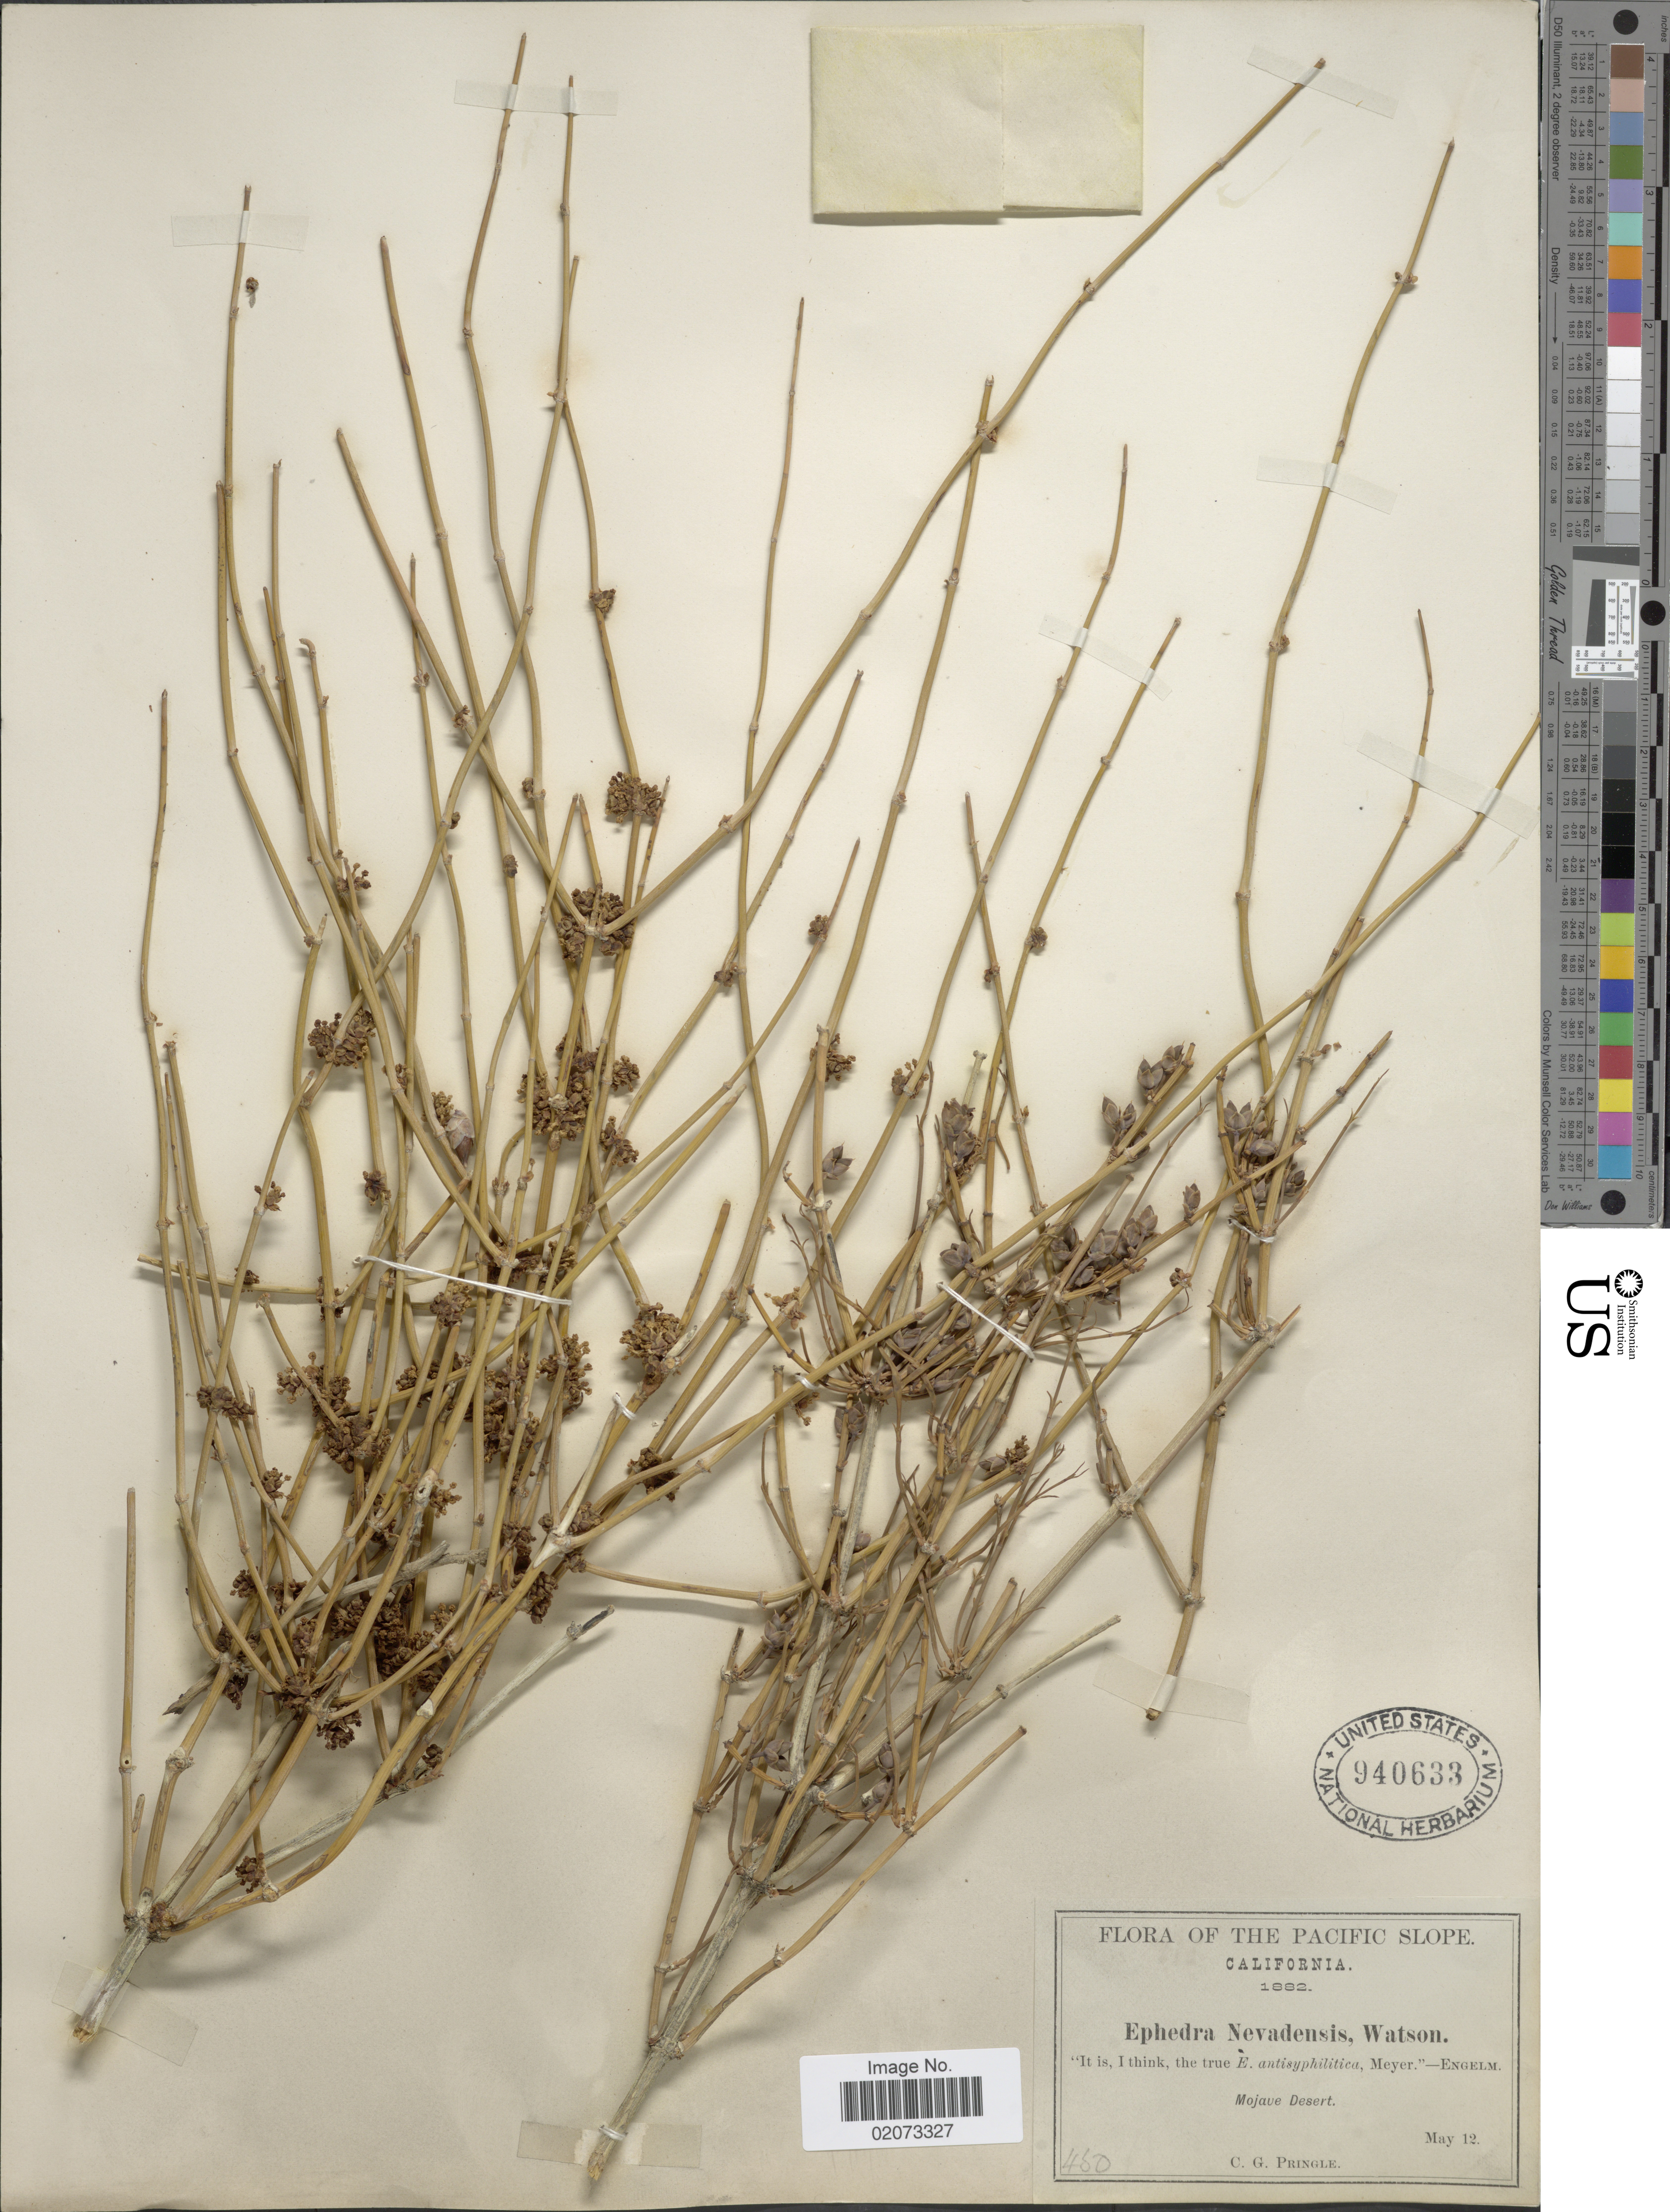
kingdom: Plantae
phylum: Tracheophyta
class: Gnetopsida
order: Ephedrales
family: Ephedraceae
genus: Ephedra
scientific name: Ephedra nevadensis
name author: S. Watson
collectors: C. G. Pringle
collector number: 450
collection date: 1882-05-12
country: United States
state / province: California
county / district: San Bernardino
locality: California. Mojave Desert. Pacific Slope.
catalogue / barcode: US 940633